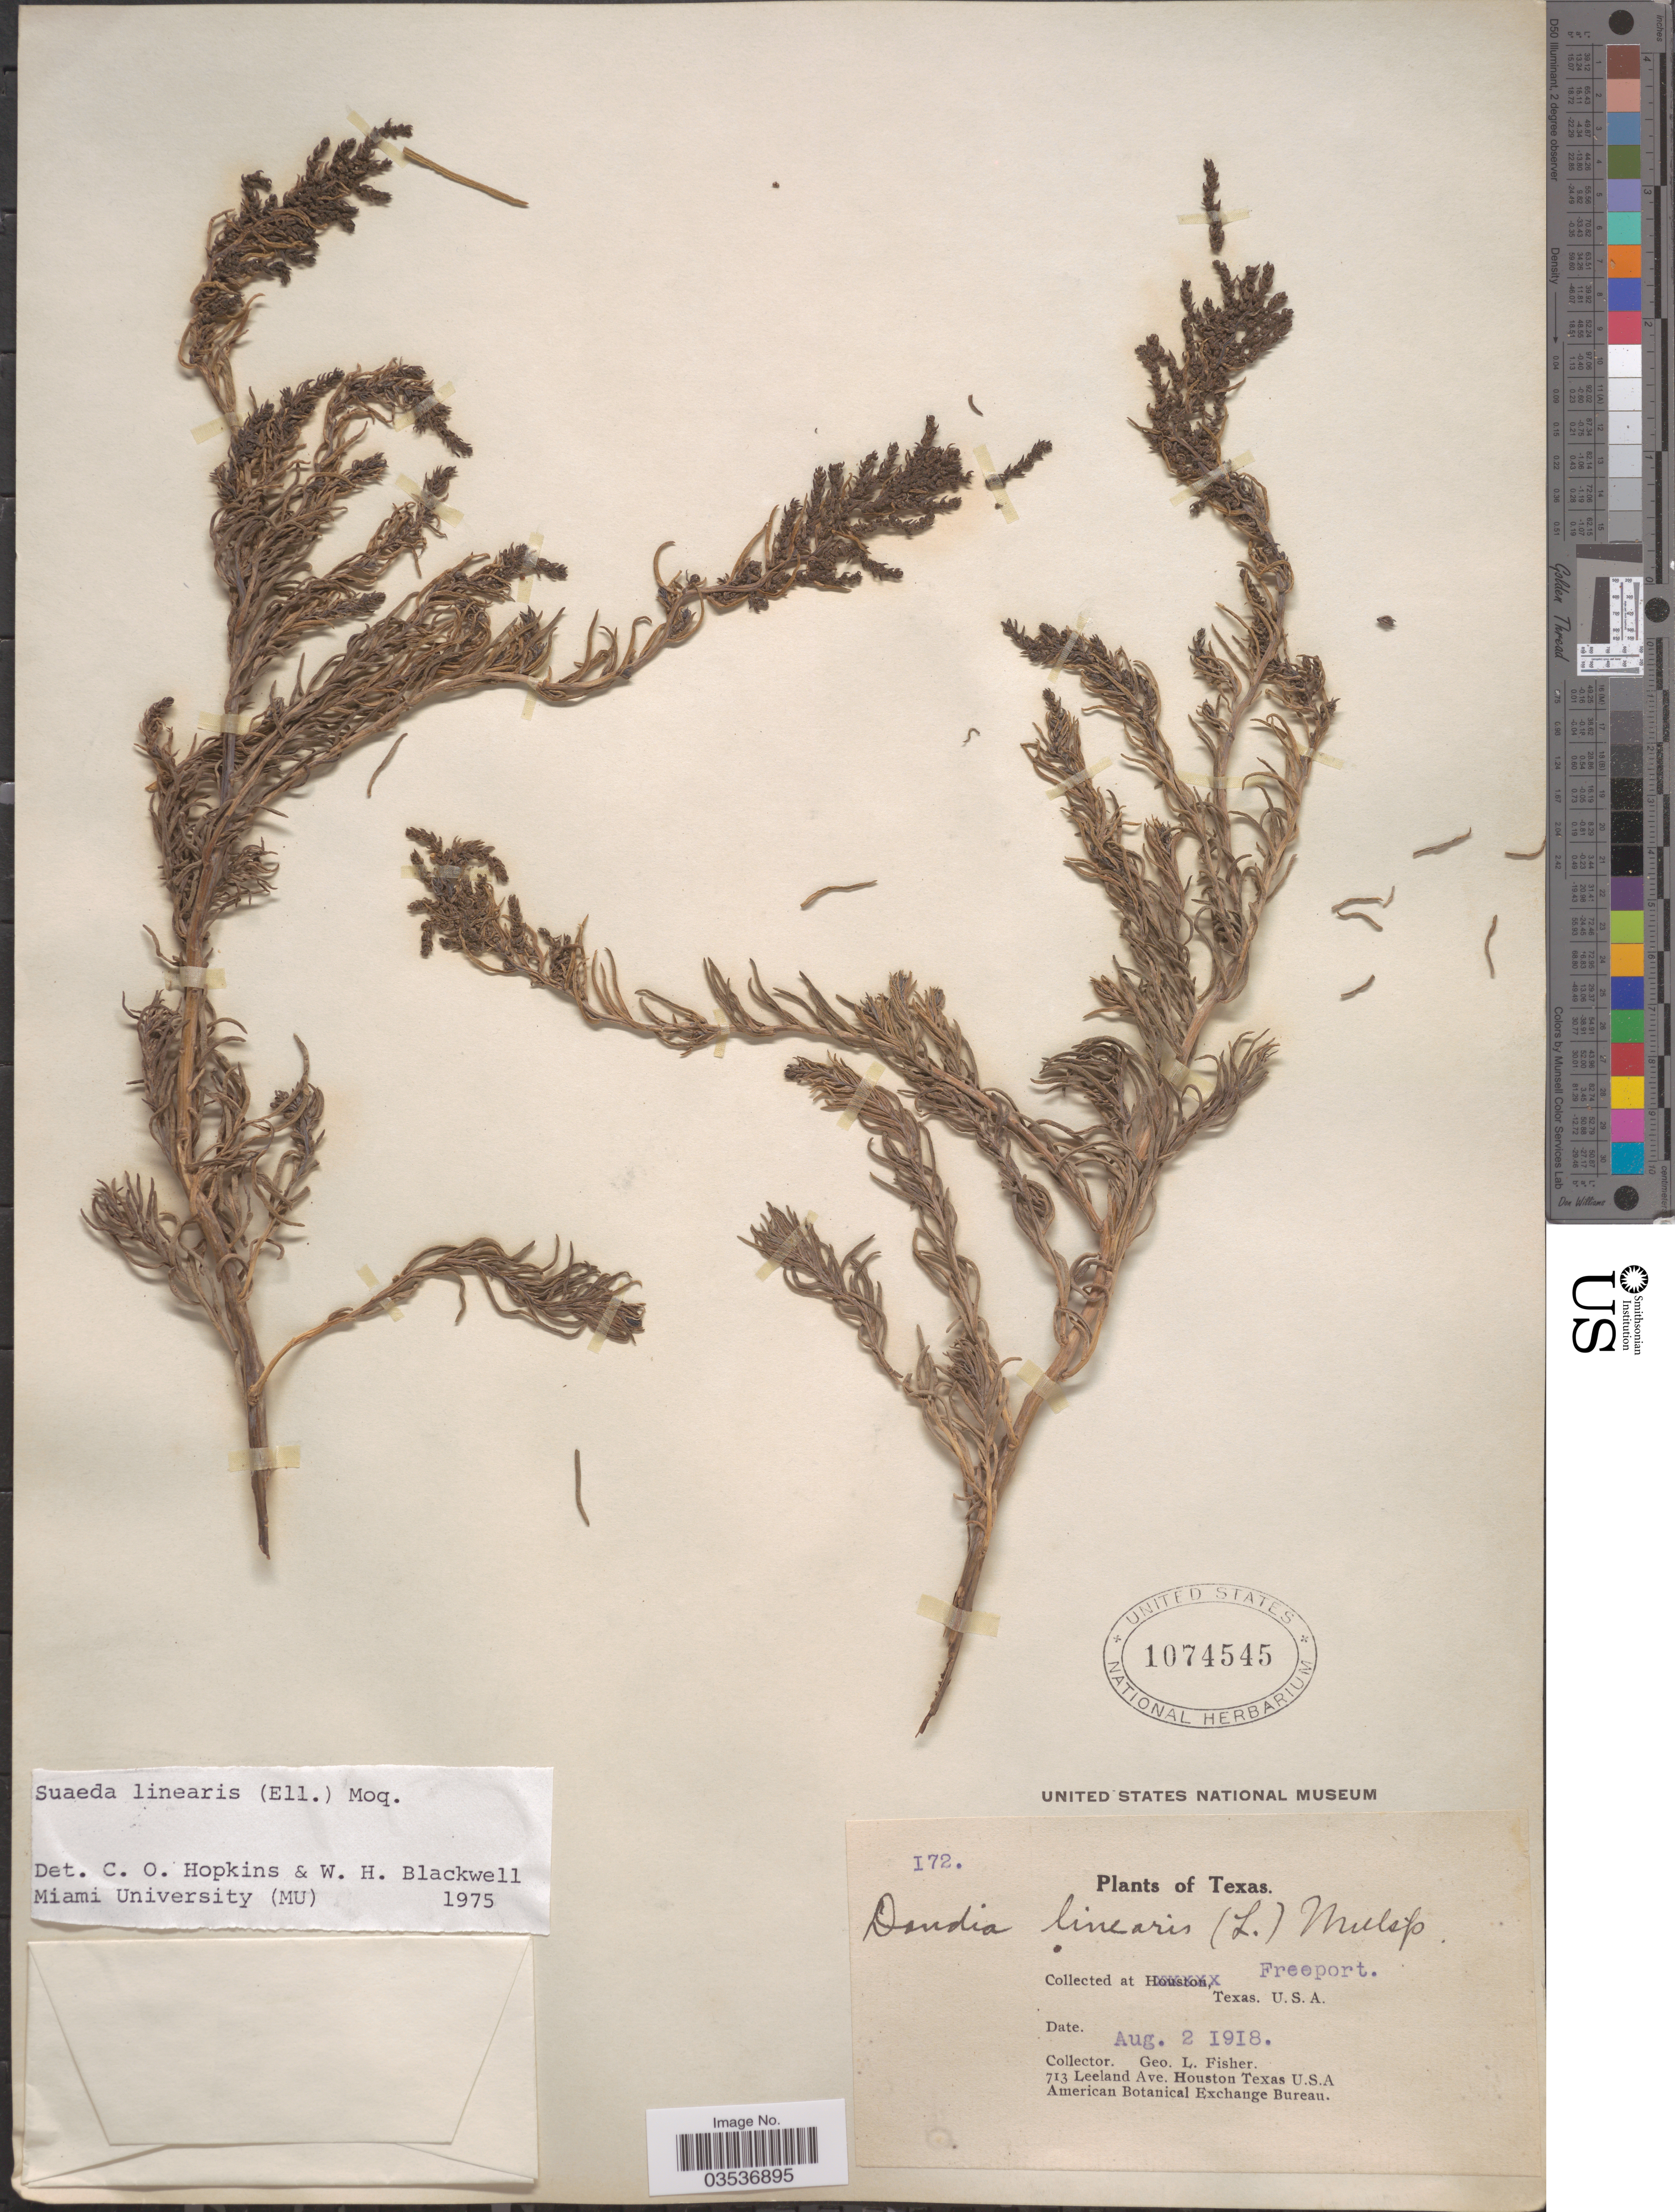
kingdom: Plantae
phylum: Tracheophyta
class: Magnoliopsida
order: Caryophyllales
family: Amaranthaceae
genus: Dondia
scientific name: Dondia linearis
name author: (Elliott) A. Heller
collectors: G. L. Fisher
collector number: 172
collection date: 1918-08-02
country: United States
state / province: Texas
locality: At Freeport.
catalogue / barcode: US 1074545